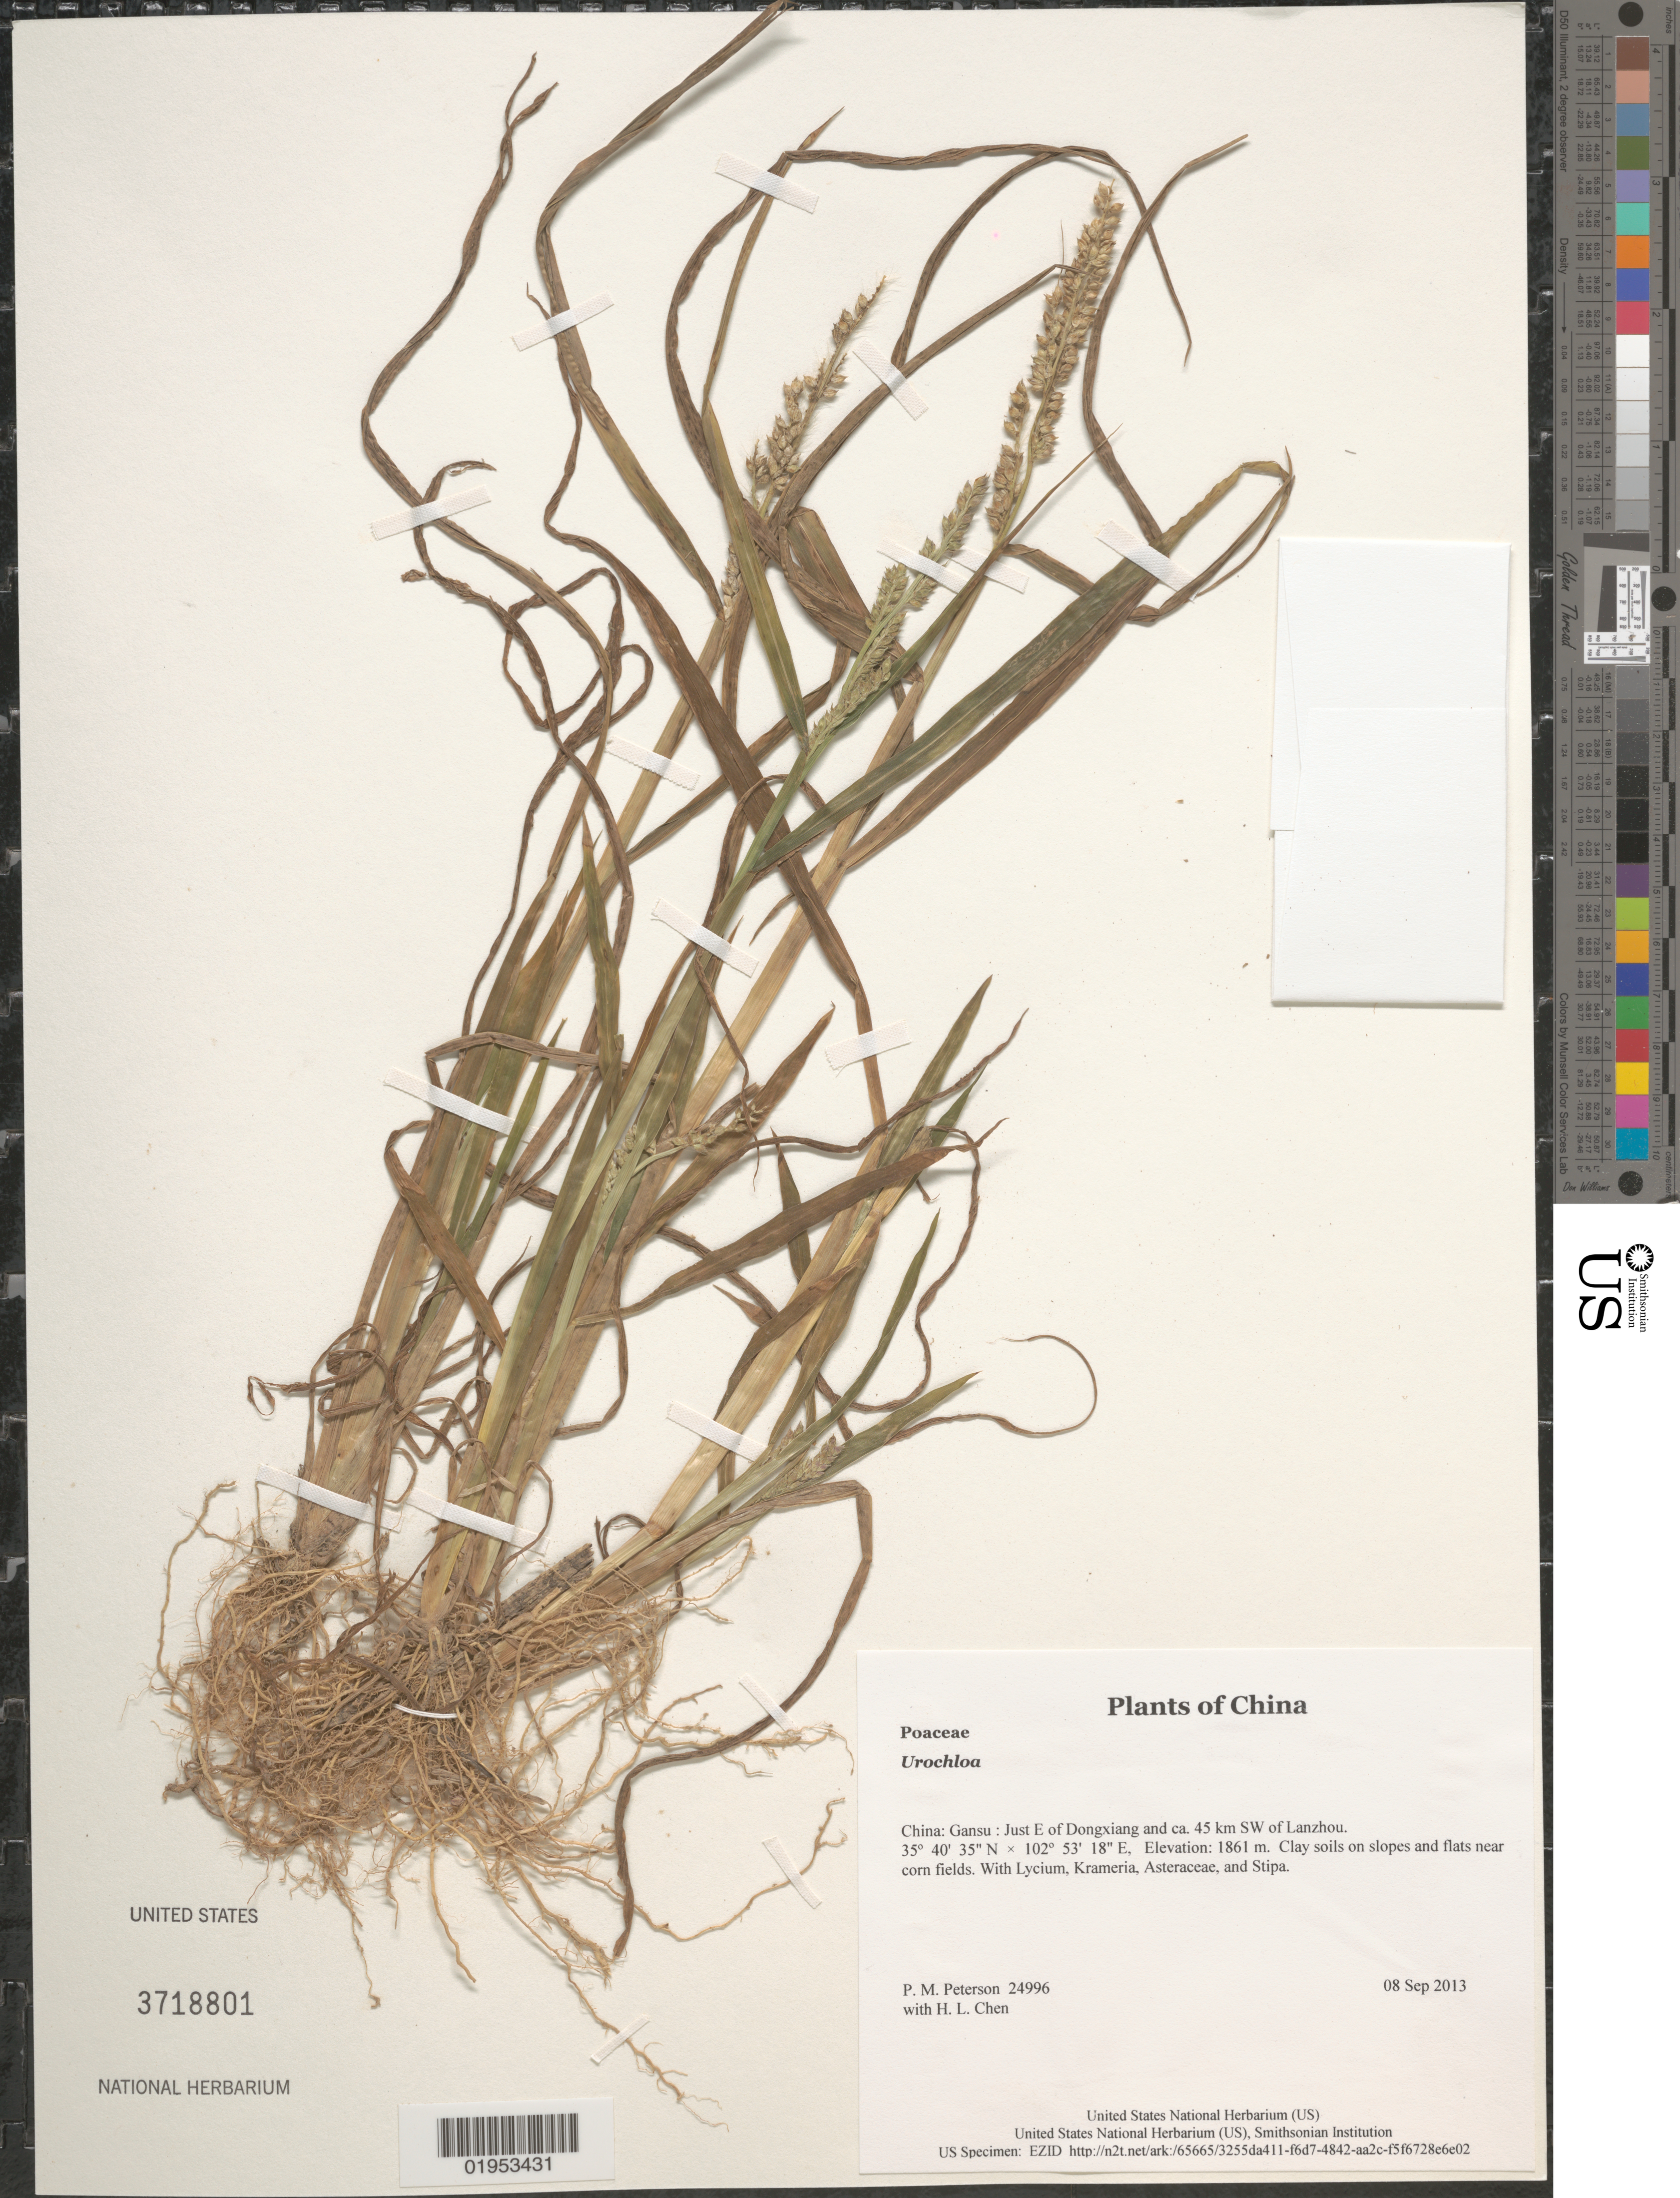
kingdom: Plantae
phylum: Tracheophyta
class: Liliopsida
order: Poales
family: Poaceae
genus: Urochloa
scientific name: Urochloa sp.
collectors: P. M. Peterson & H. L. Chen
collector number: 24996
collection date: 2013-09-08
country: China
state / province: Gansu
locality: Just E of Dongxiang and ca. 45 km SW of Lanzhou.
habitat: Clay soils on slopes and flats near corn fields.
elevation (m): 1861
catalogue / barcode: US 3718801